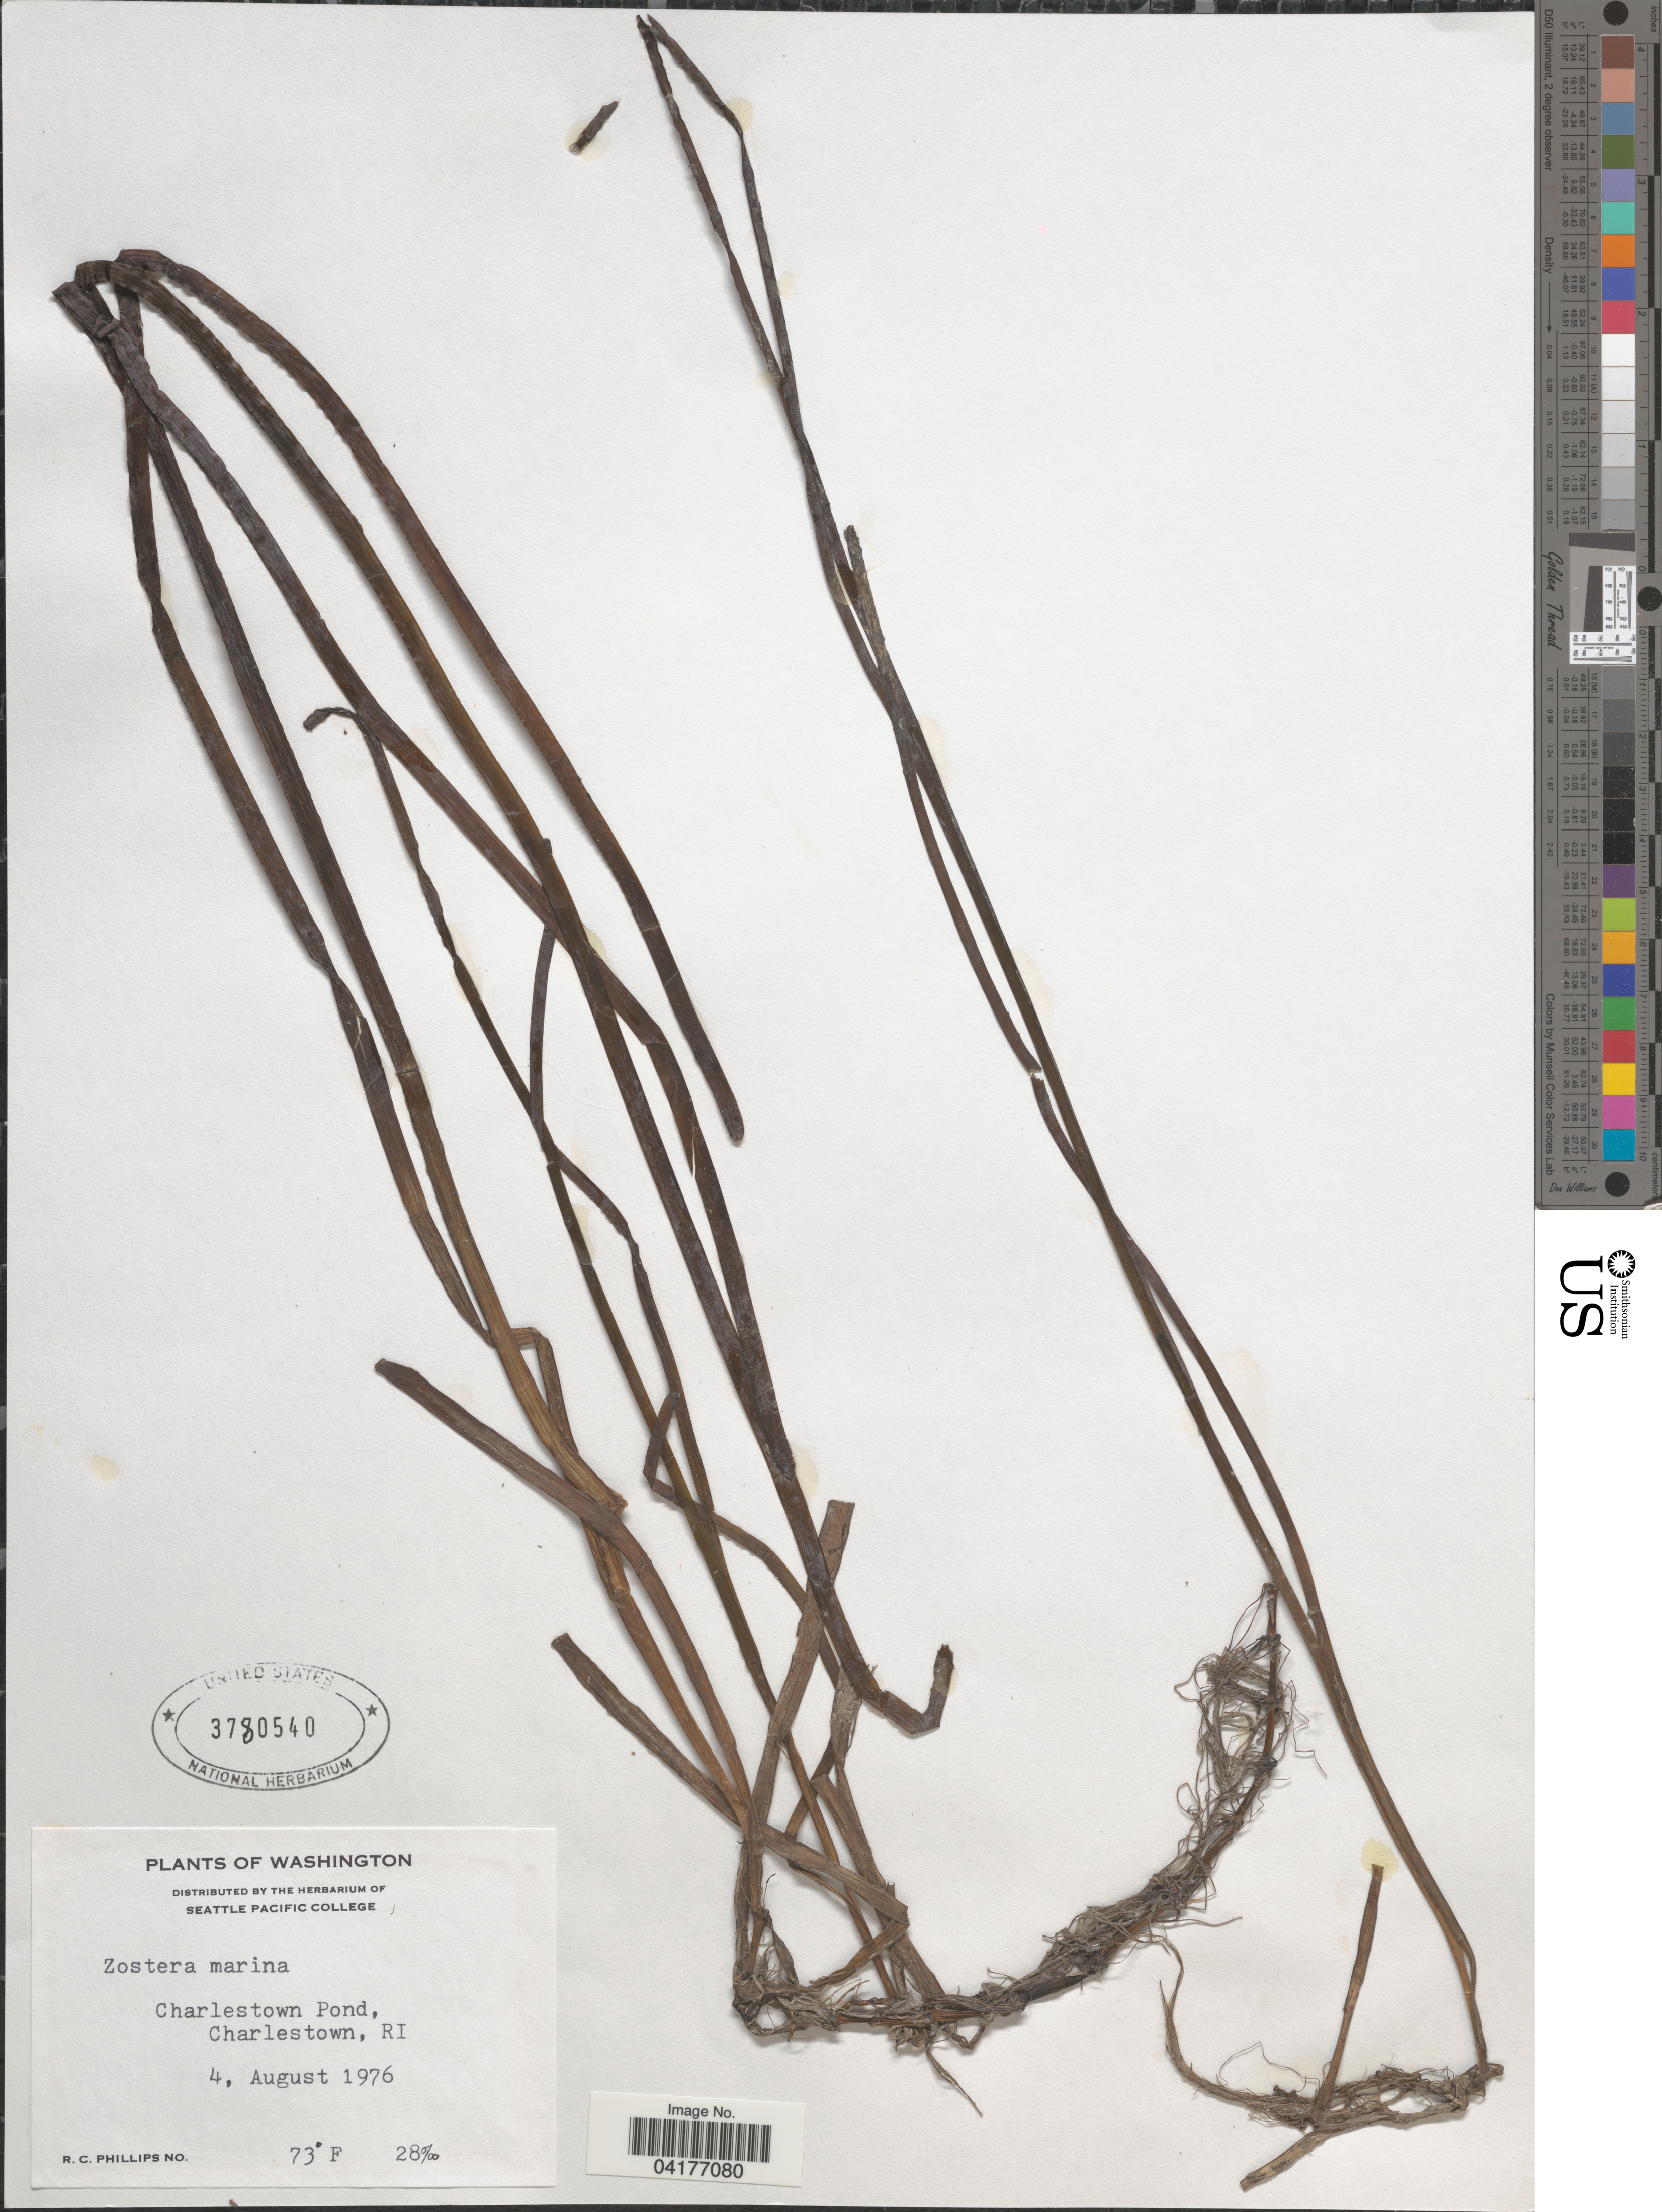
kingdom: Plantae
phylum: Tracheophyta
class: Liliopsida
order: Alismatales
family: Zosteraceae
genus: Zostera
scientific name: Zostera marina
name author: L.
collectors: R. C. Phillips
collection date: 1976-08-04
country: United States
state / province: Rhode Island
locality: Charlestown Pond, Charlestown, RI.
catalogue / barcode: US 3780540